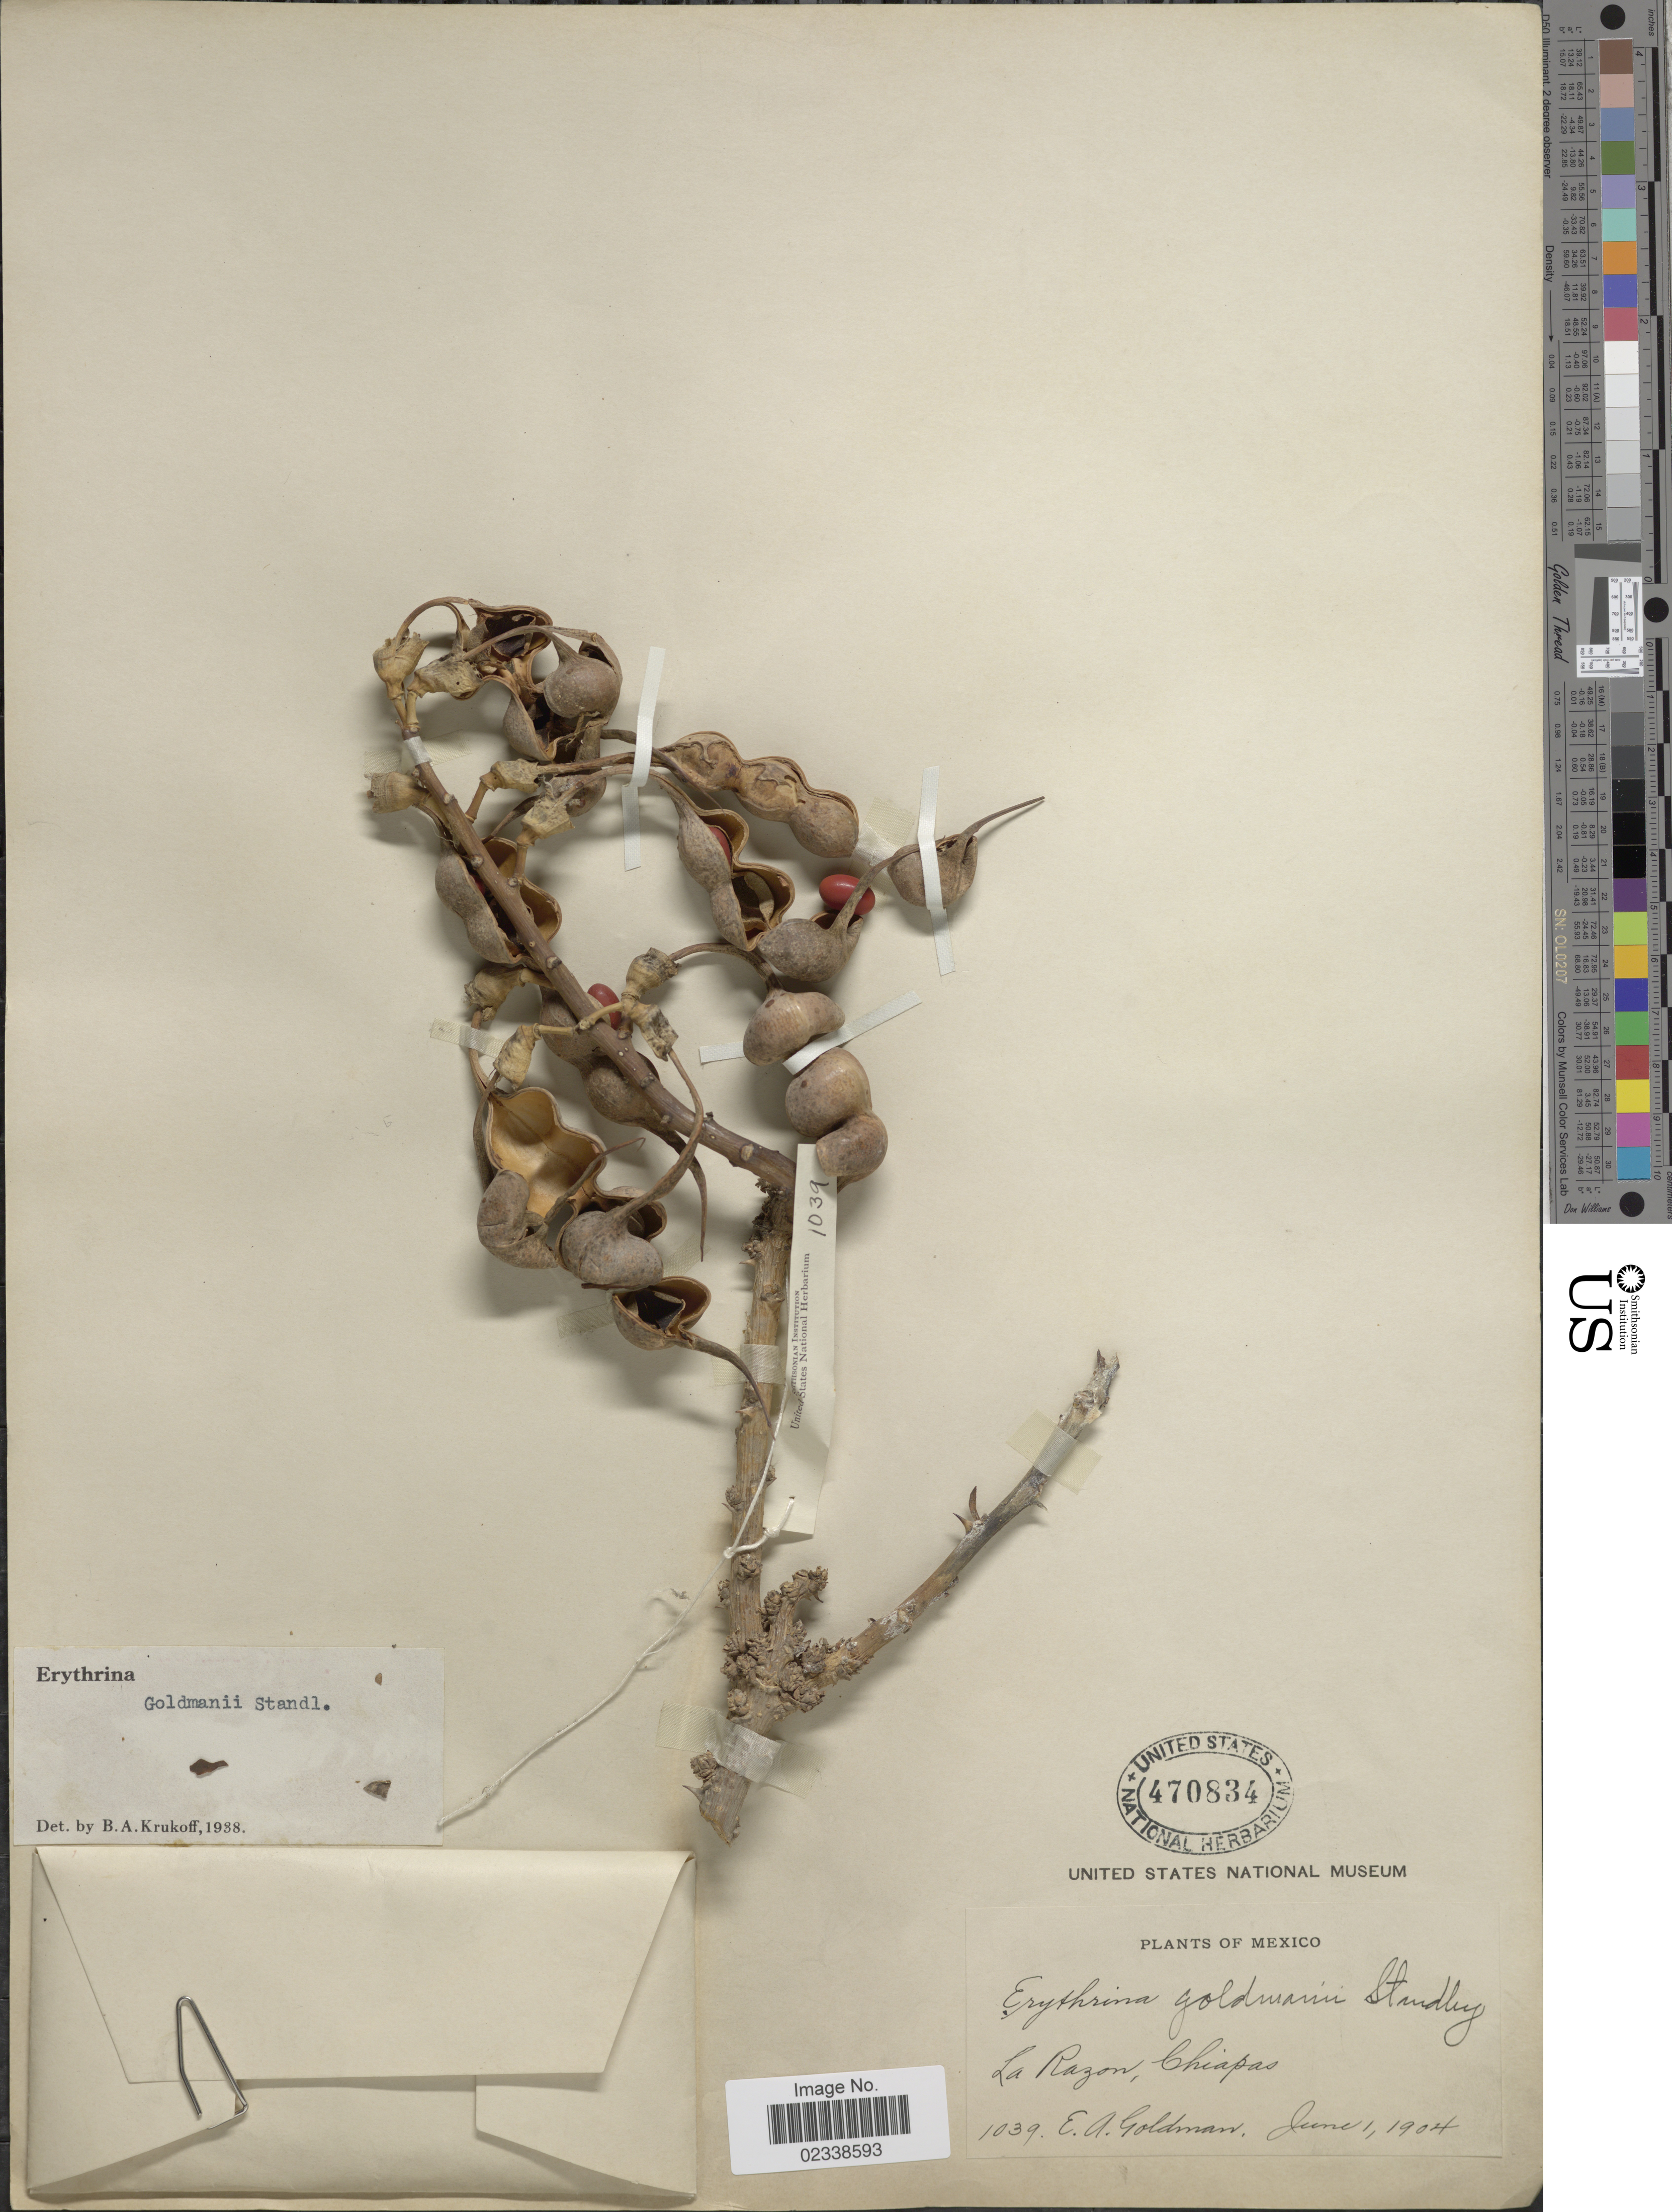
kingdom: Plantae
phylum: Tracheophyta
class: Magnoliopsida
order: Fabales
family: Fabaceae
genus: Erythrina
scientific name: Erythrina goldmanii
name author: Standl.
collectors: E. A. Goldman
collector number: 1039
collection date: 1904-06-01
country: Mexico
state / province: Chiapas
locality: La Razon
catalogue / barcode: US 470834